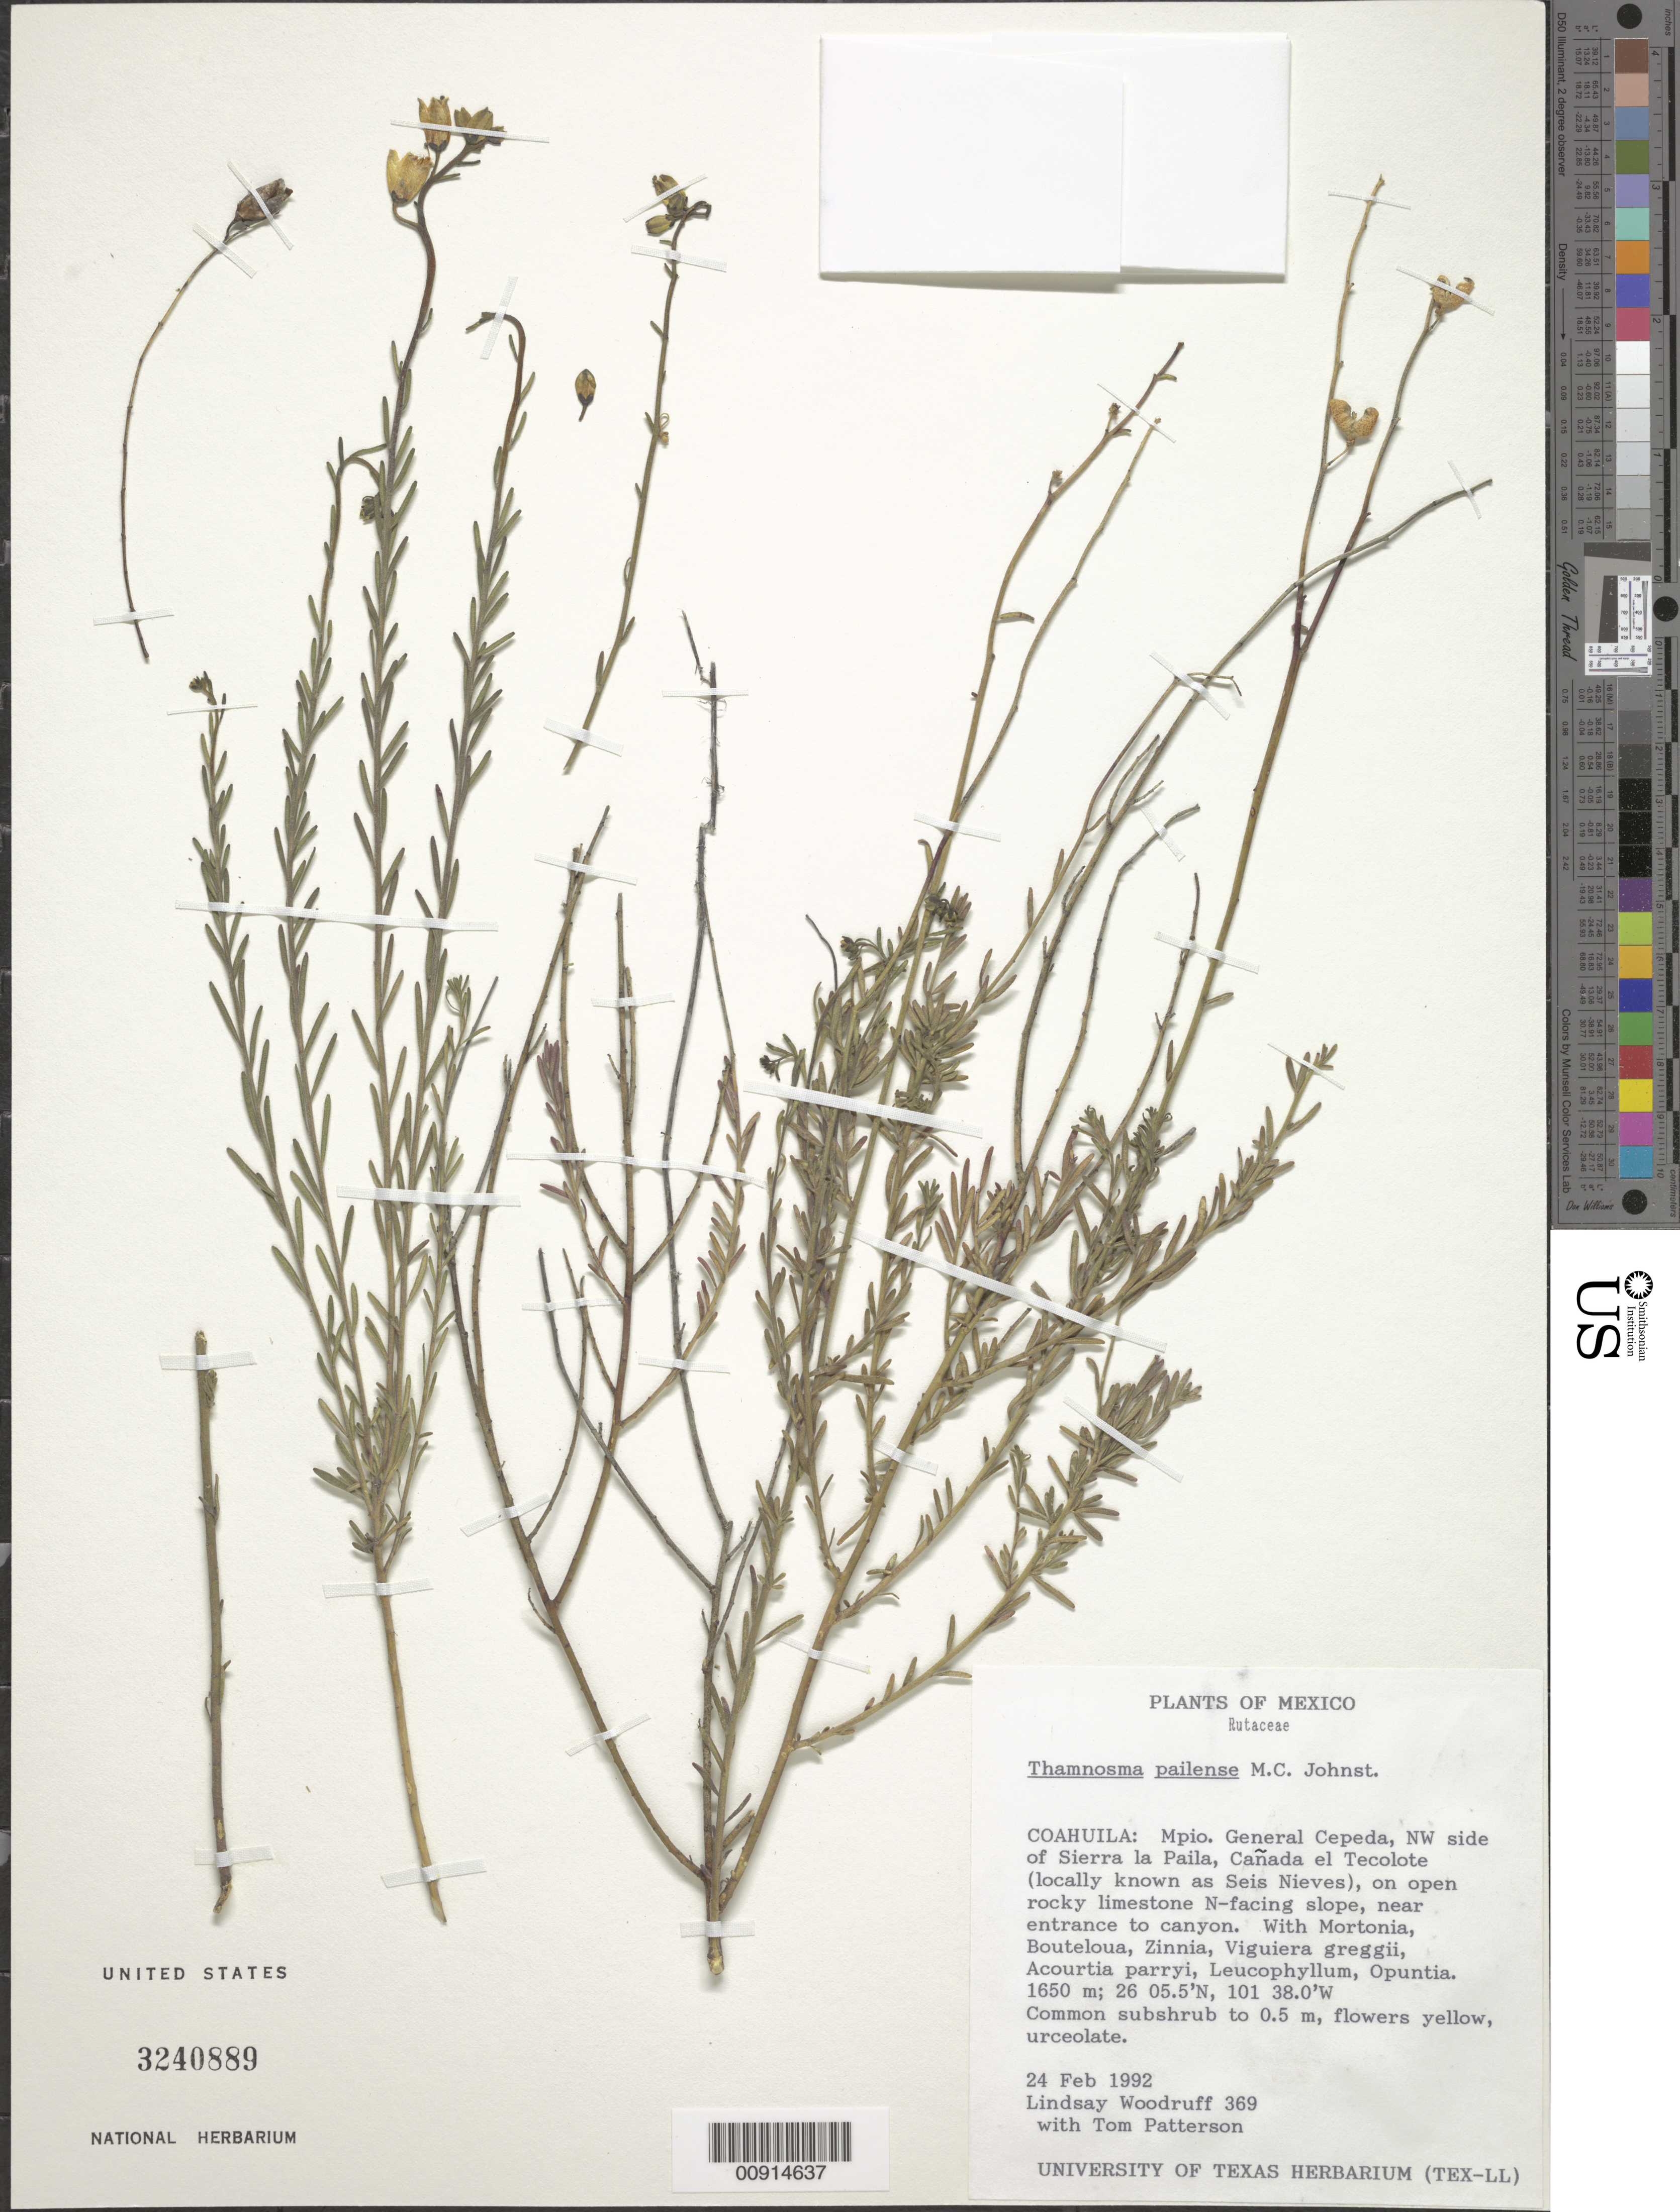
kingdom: Plantae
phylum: Tracheophyta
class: Magnoliopsida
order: Sapindales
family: Rutaceae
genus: Thamnosma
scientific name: Thamnosma pailensis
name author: M.C. Johnst.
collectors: L. Woodruff & T. Patterson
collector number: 369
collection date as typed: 24 Feb 1992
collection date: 1992-02-24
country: Mexico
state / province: Coahuila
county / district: General Cepeda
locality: Coahuila: Mpio. General Cepeda, NW side of Sierra la Paila, Cañada el Tecolote (locally known as Seis Nieves).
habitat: On open rocky limestone N-facing slope, near entrance to canyon. With Mortonia, Bouteloua, Zinnia, Viguiera greggii, Acourtia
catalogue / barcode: US 3240889